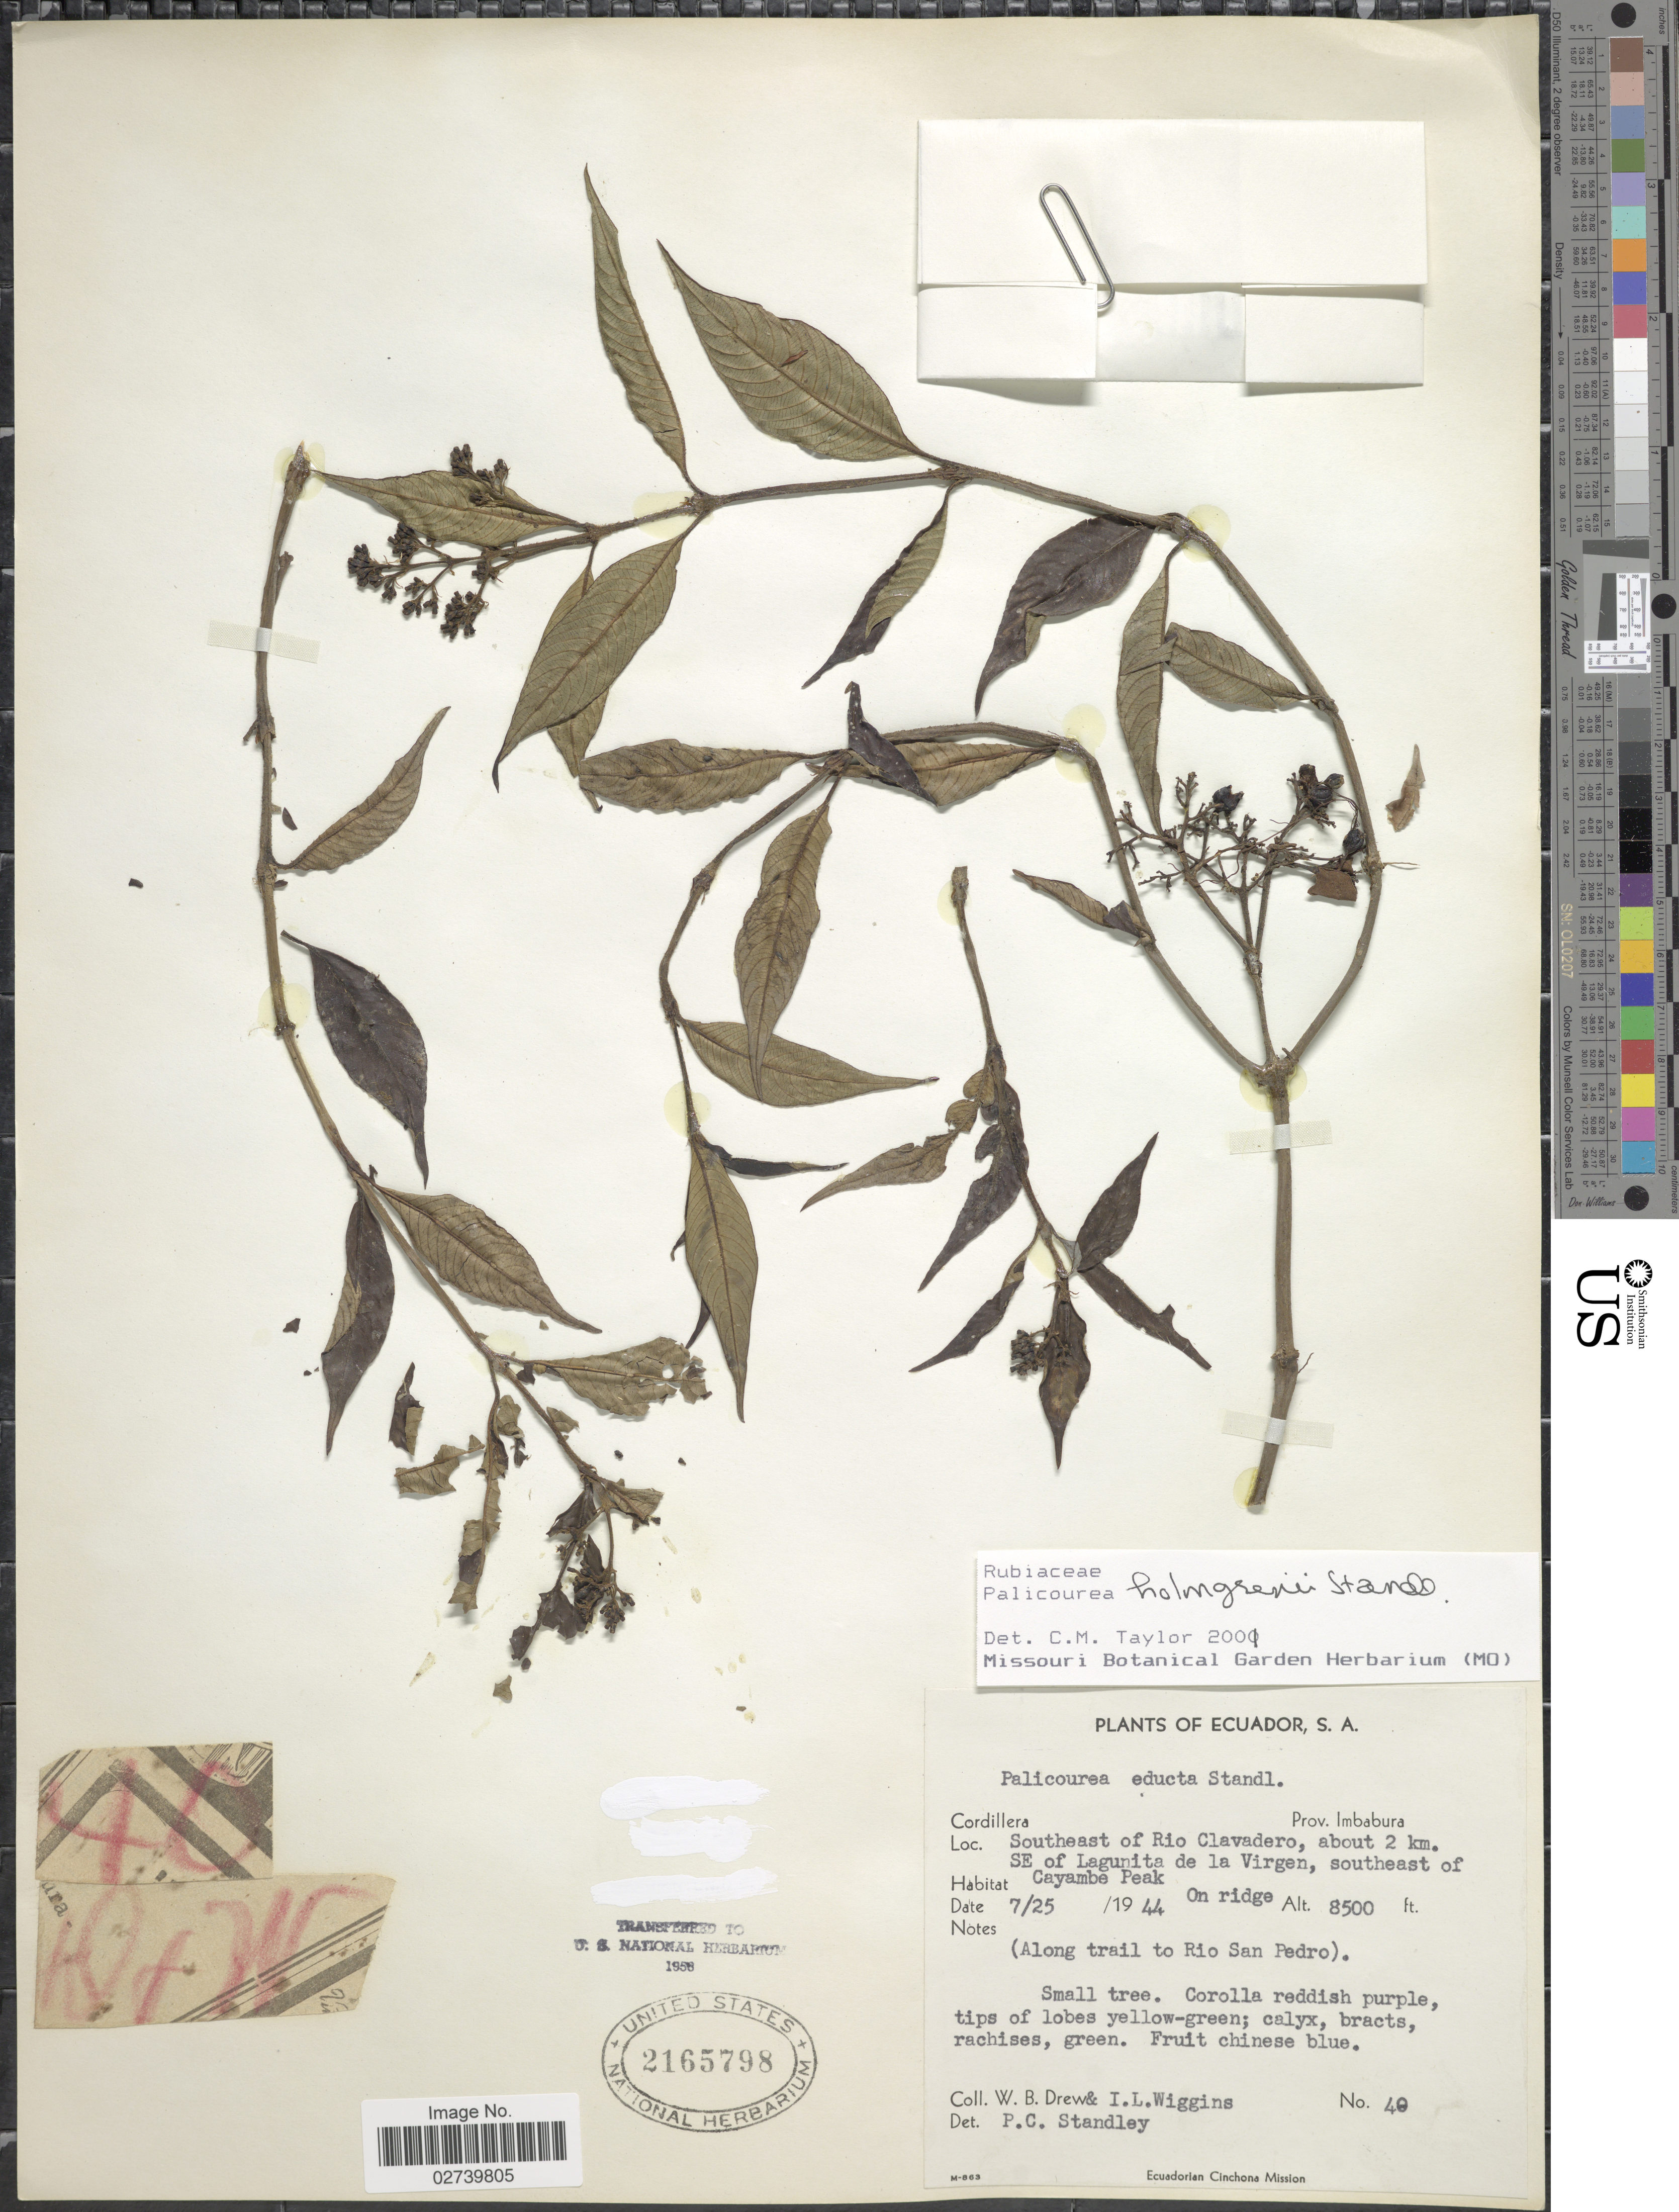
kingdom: Plantae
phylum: Tracheophyta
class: Magnoliopsida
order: Gentianales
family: Rubiaceae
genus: Palicourea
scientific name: Palicourea holmgrenii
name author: Standl.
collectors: W. B. Drew & I. L. Wiggins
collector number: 40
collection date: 1944-07-25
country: Ecuador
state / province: Imbabura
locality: Cordillera. Southeast of Rio Clavadero, about 2 km. SE of Lagunita de la Virgen, southeast of Cayambe Peak (Along trail to Rio San Pedro)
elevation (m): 2591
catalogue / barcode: US 2165798